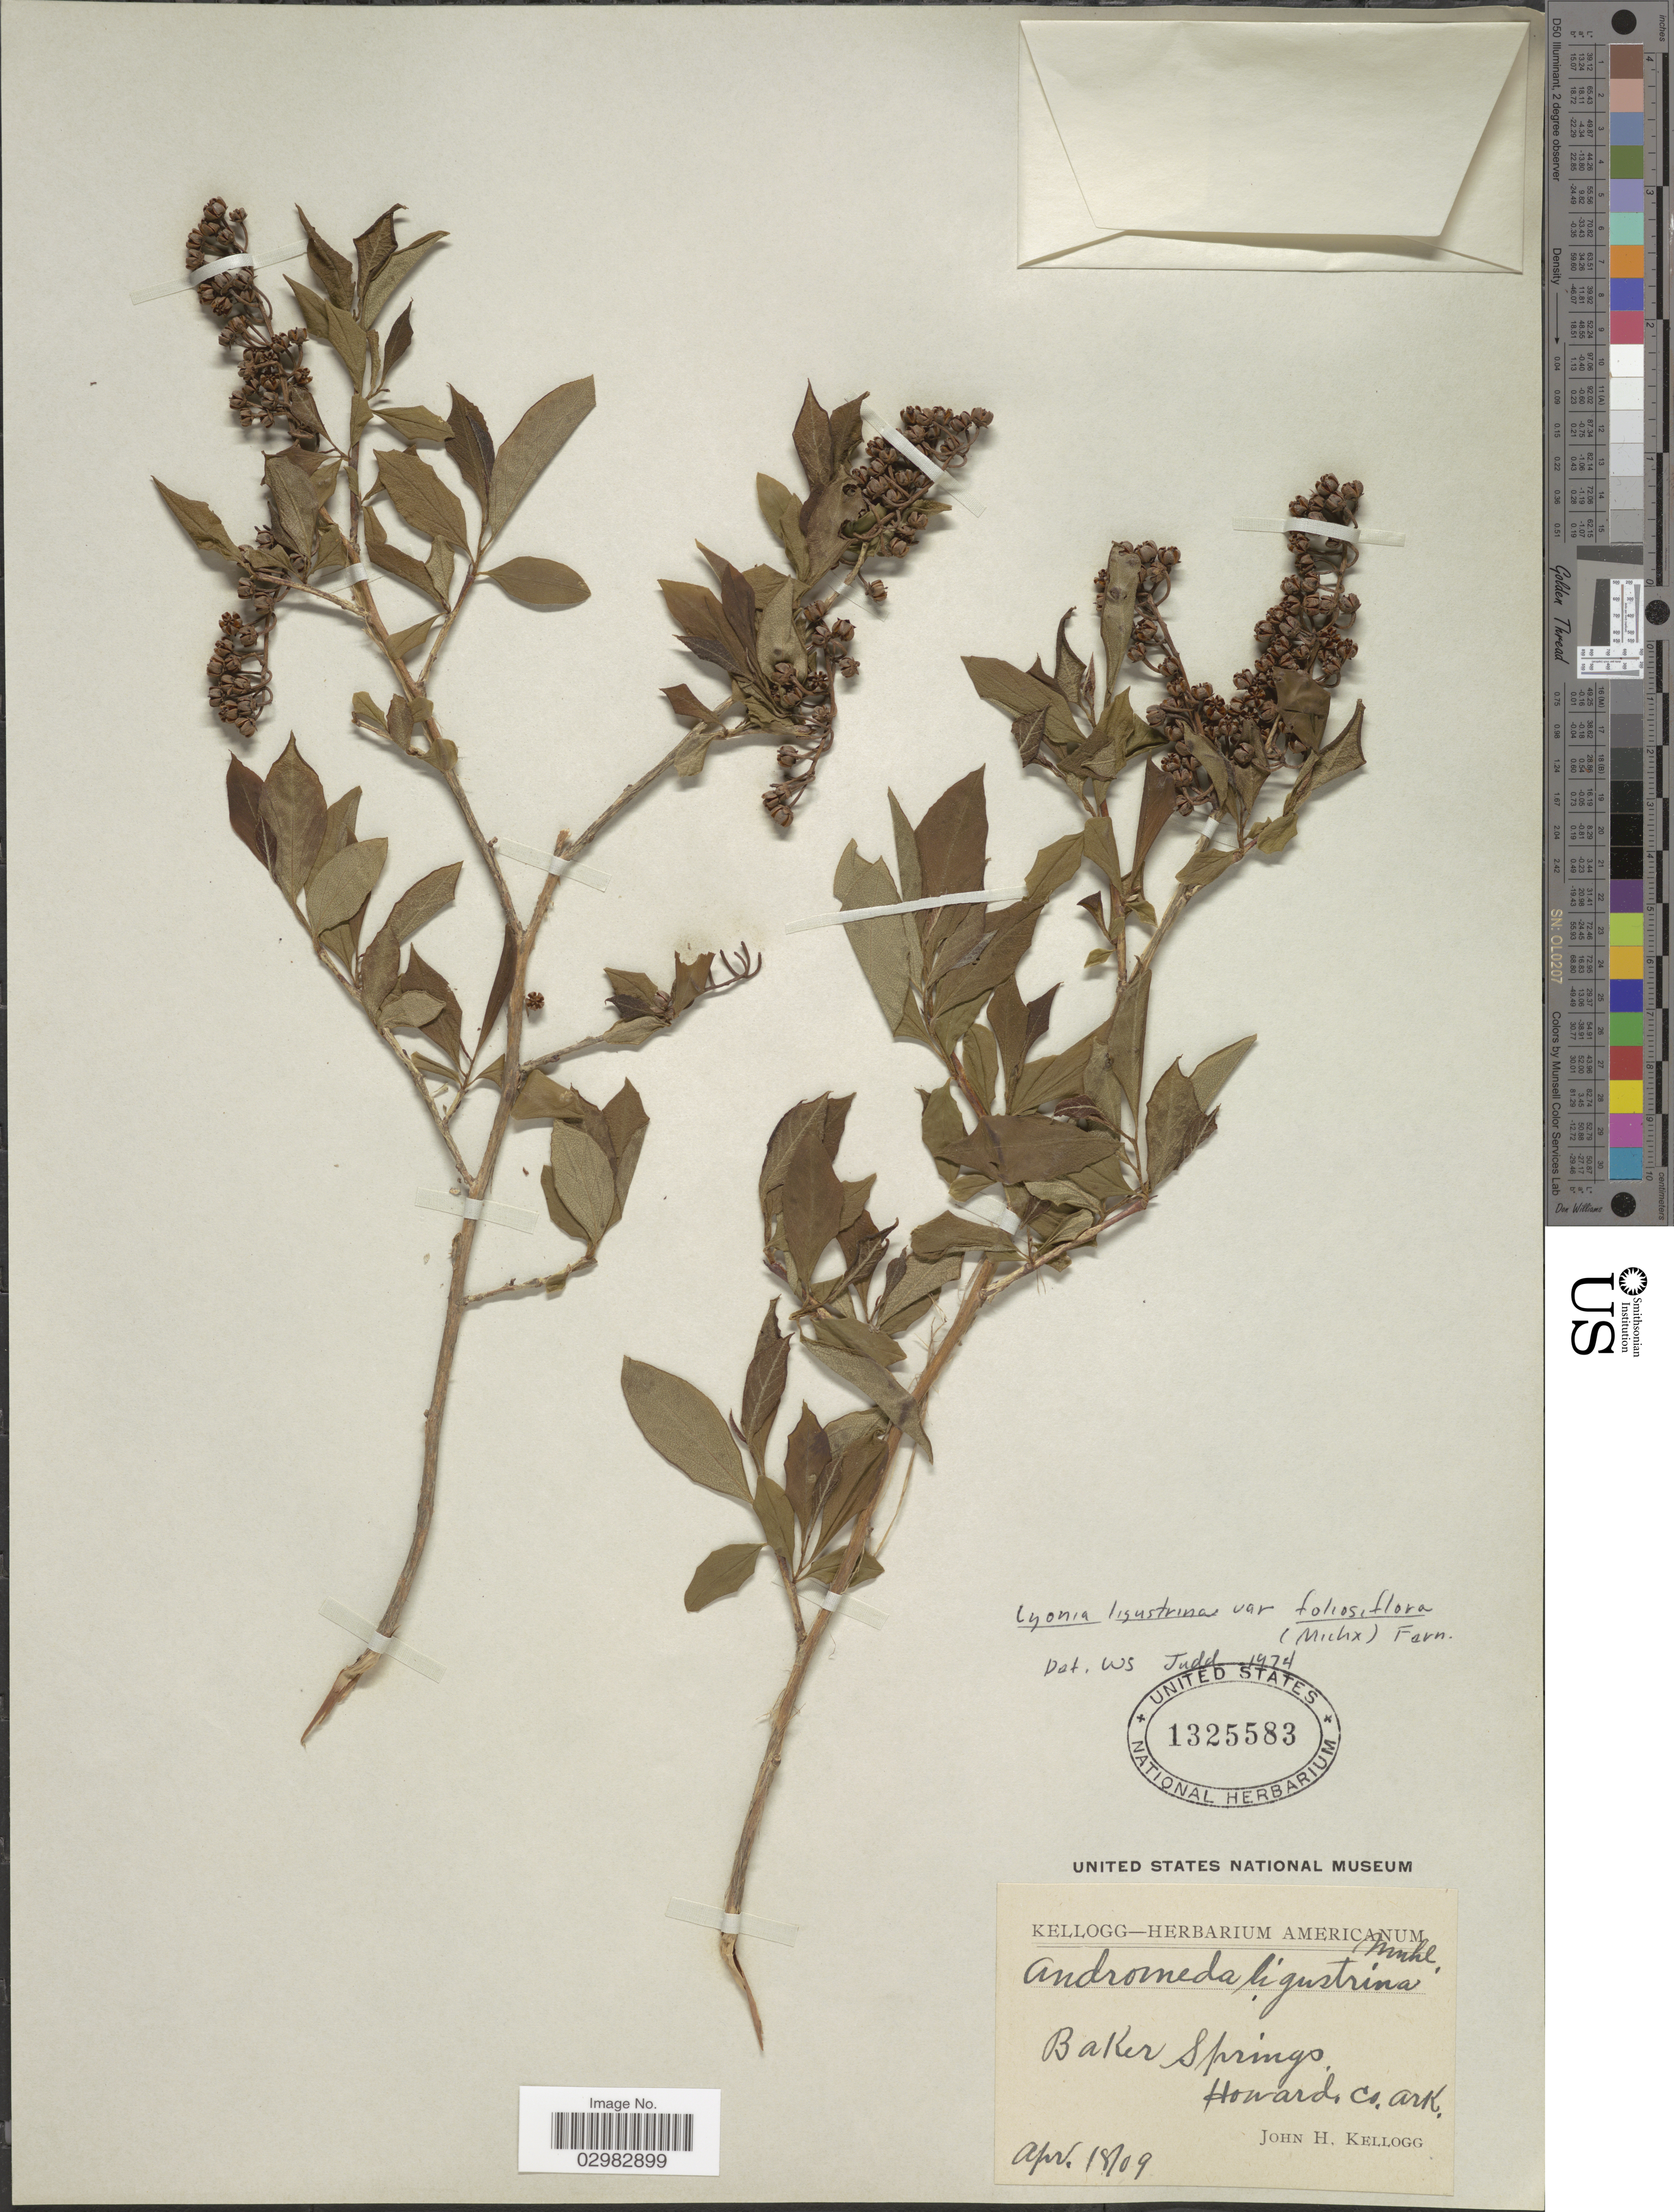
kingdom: Plantae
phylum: Tracheophyta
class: Magnoliopsida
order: Ericales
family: Ericaceae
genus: Lyonia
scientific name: Lyonia ligustrina var. foliosiflora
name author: (Michx.) Fernald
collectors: J. H. Kellogg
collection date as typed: Transcribed d/m/y: 18/4/9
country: United States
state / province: Arkansas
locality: Baker Springs, Howard Co.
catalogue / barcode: US 1325583